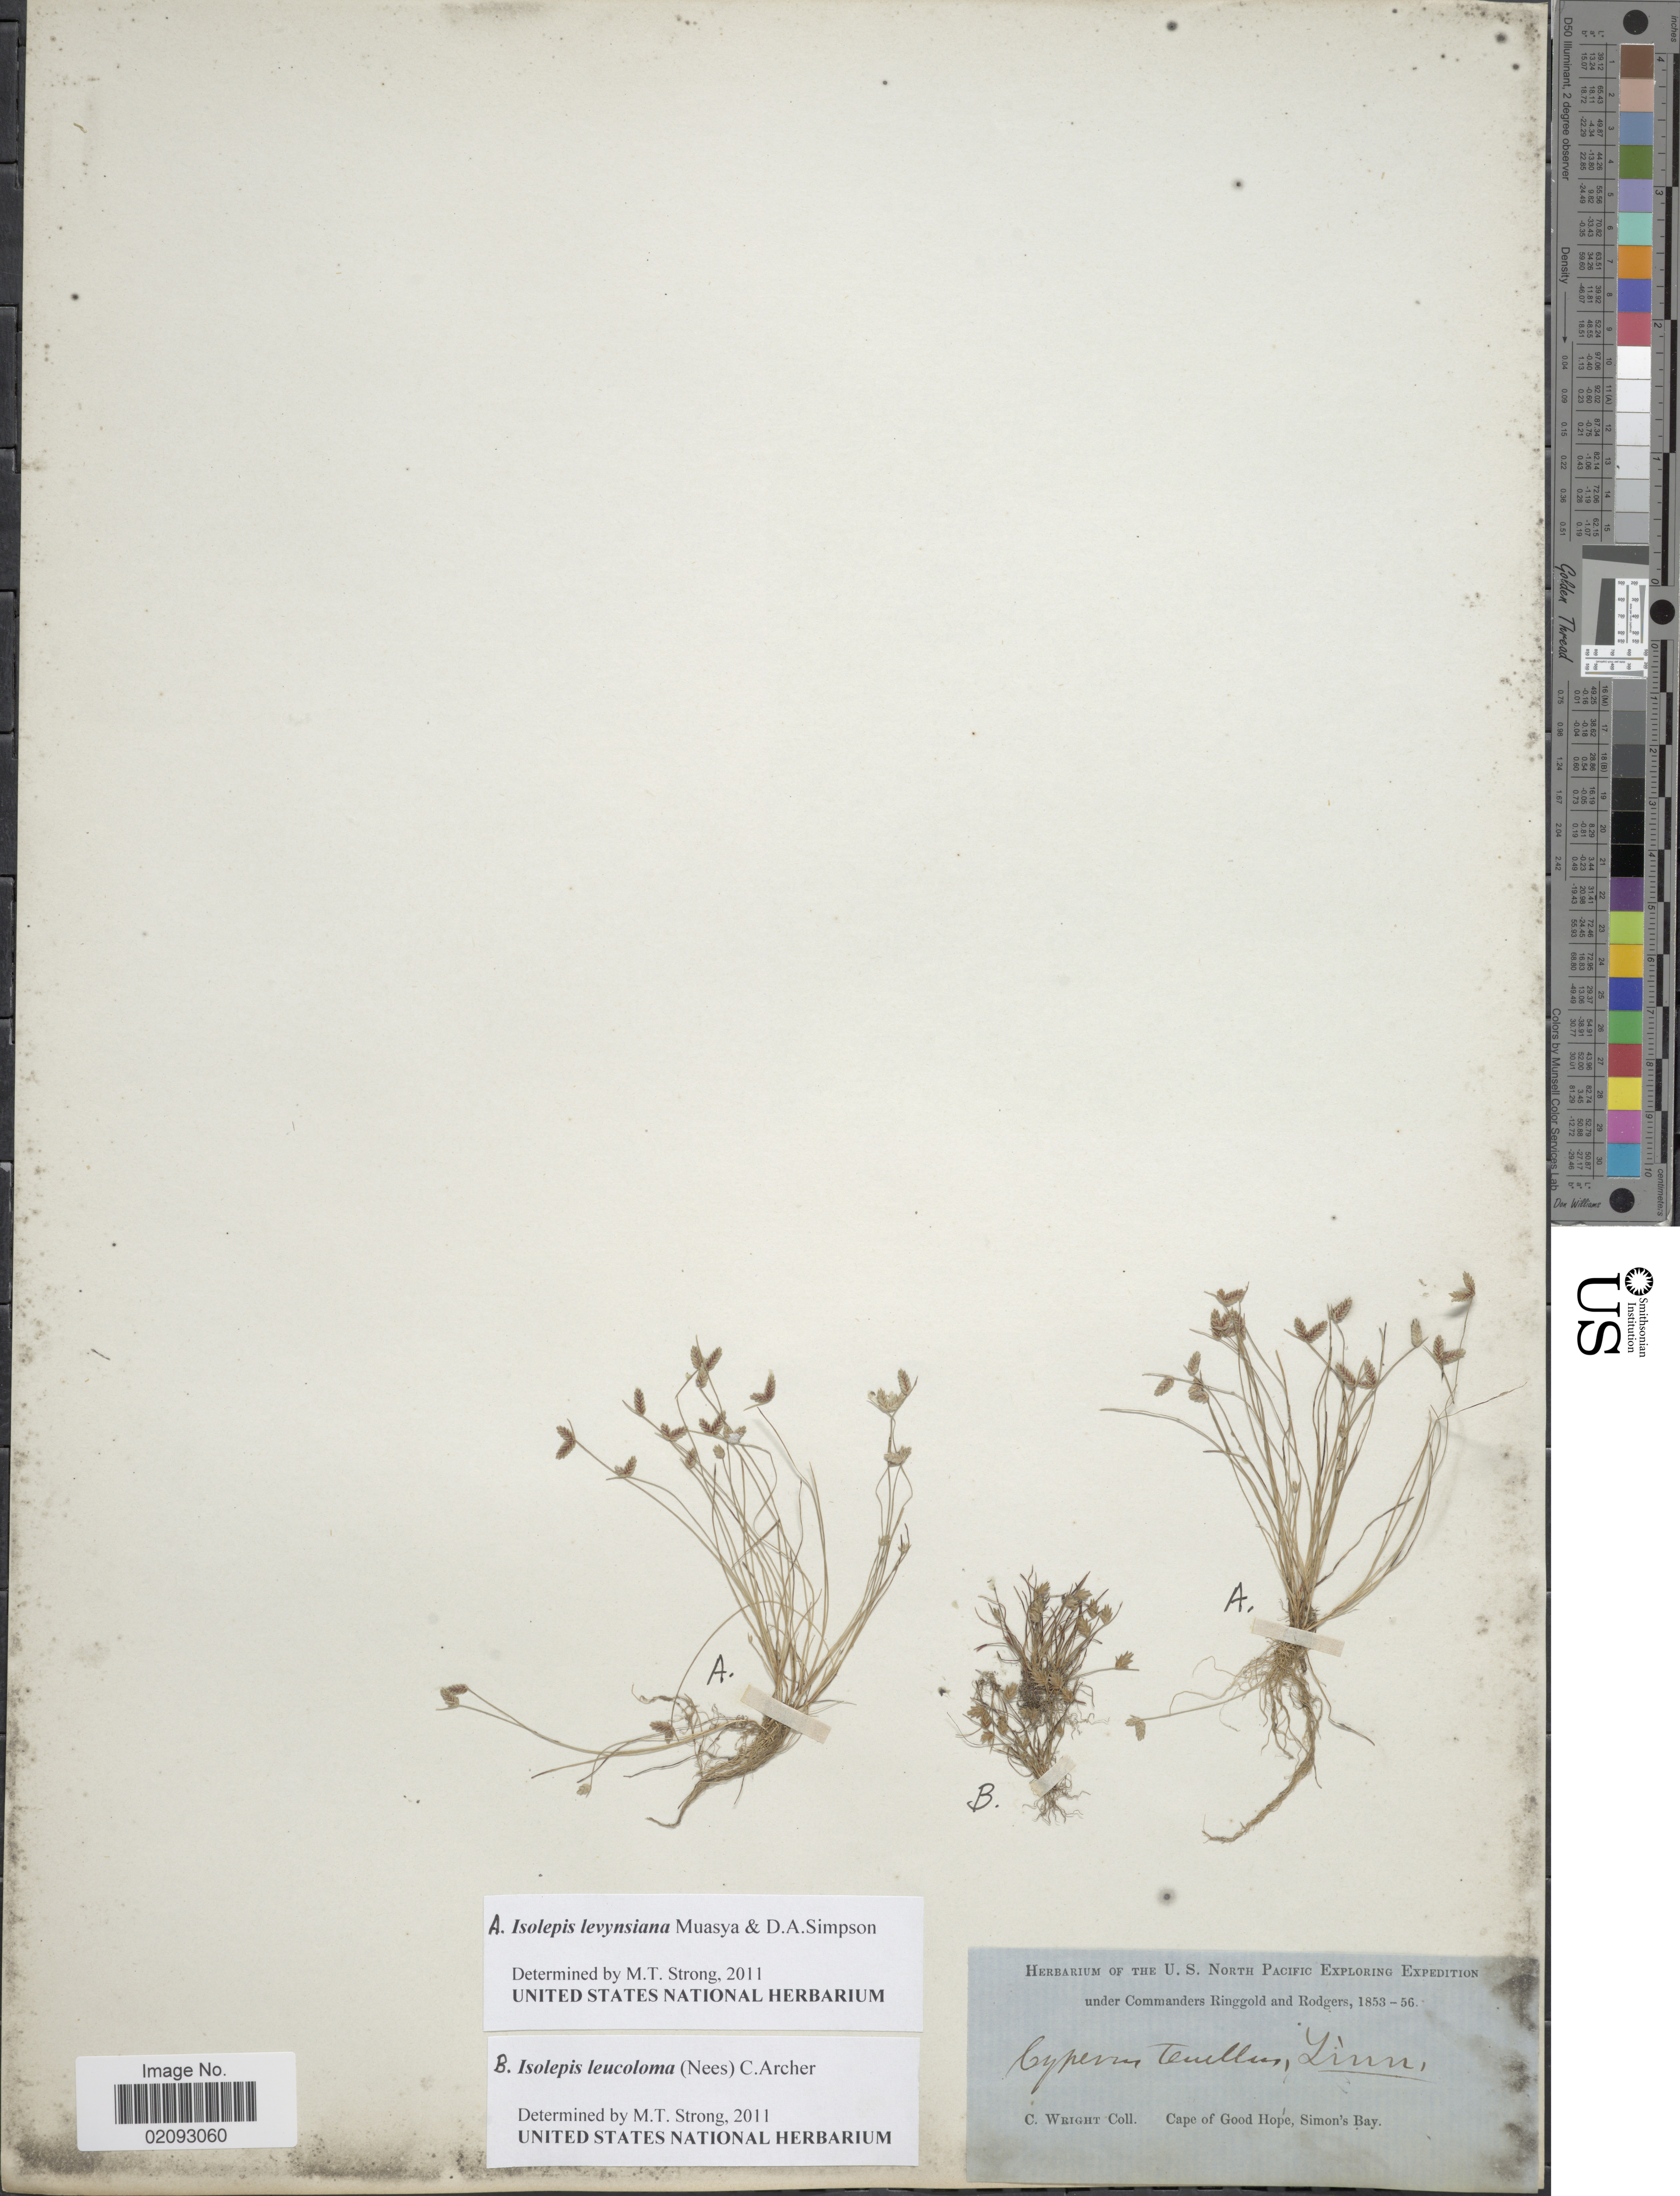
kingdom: Plantae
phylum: Tracheophyta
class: Liliopsida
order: Poales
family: Cyperaceae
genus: Isolepis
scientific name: Isolepis levynsiana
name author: Muasya & D.A. Simpson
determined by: Strong, Mark T., (BOT), Smithsonian Institution - National Museum of Natural History (UNITED STATES)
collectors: C. Wright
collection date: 1853/1856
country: South Africa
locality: Cape of Good Hope, Simon's Bay